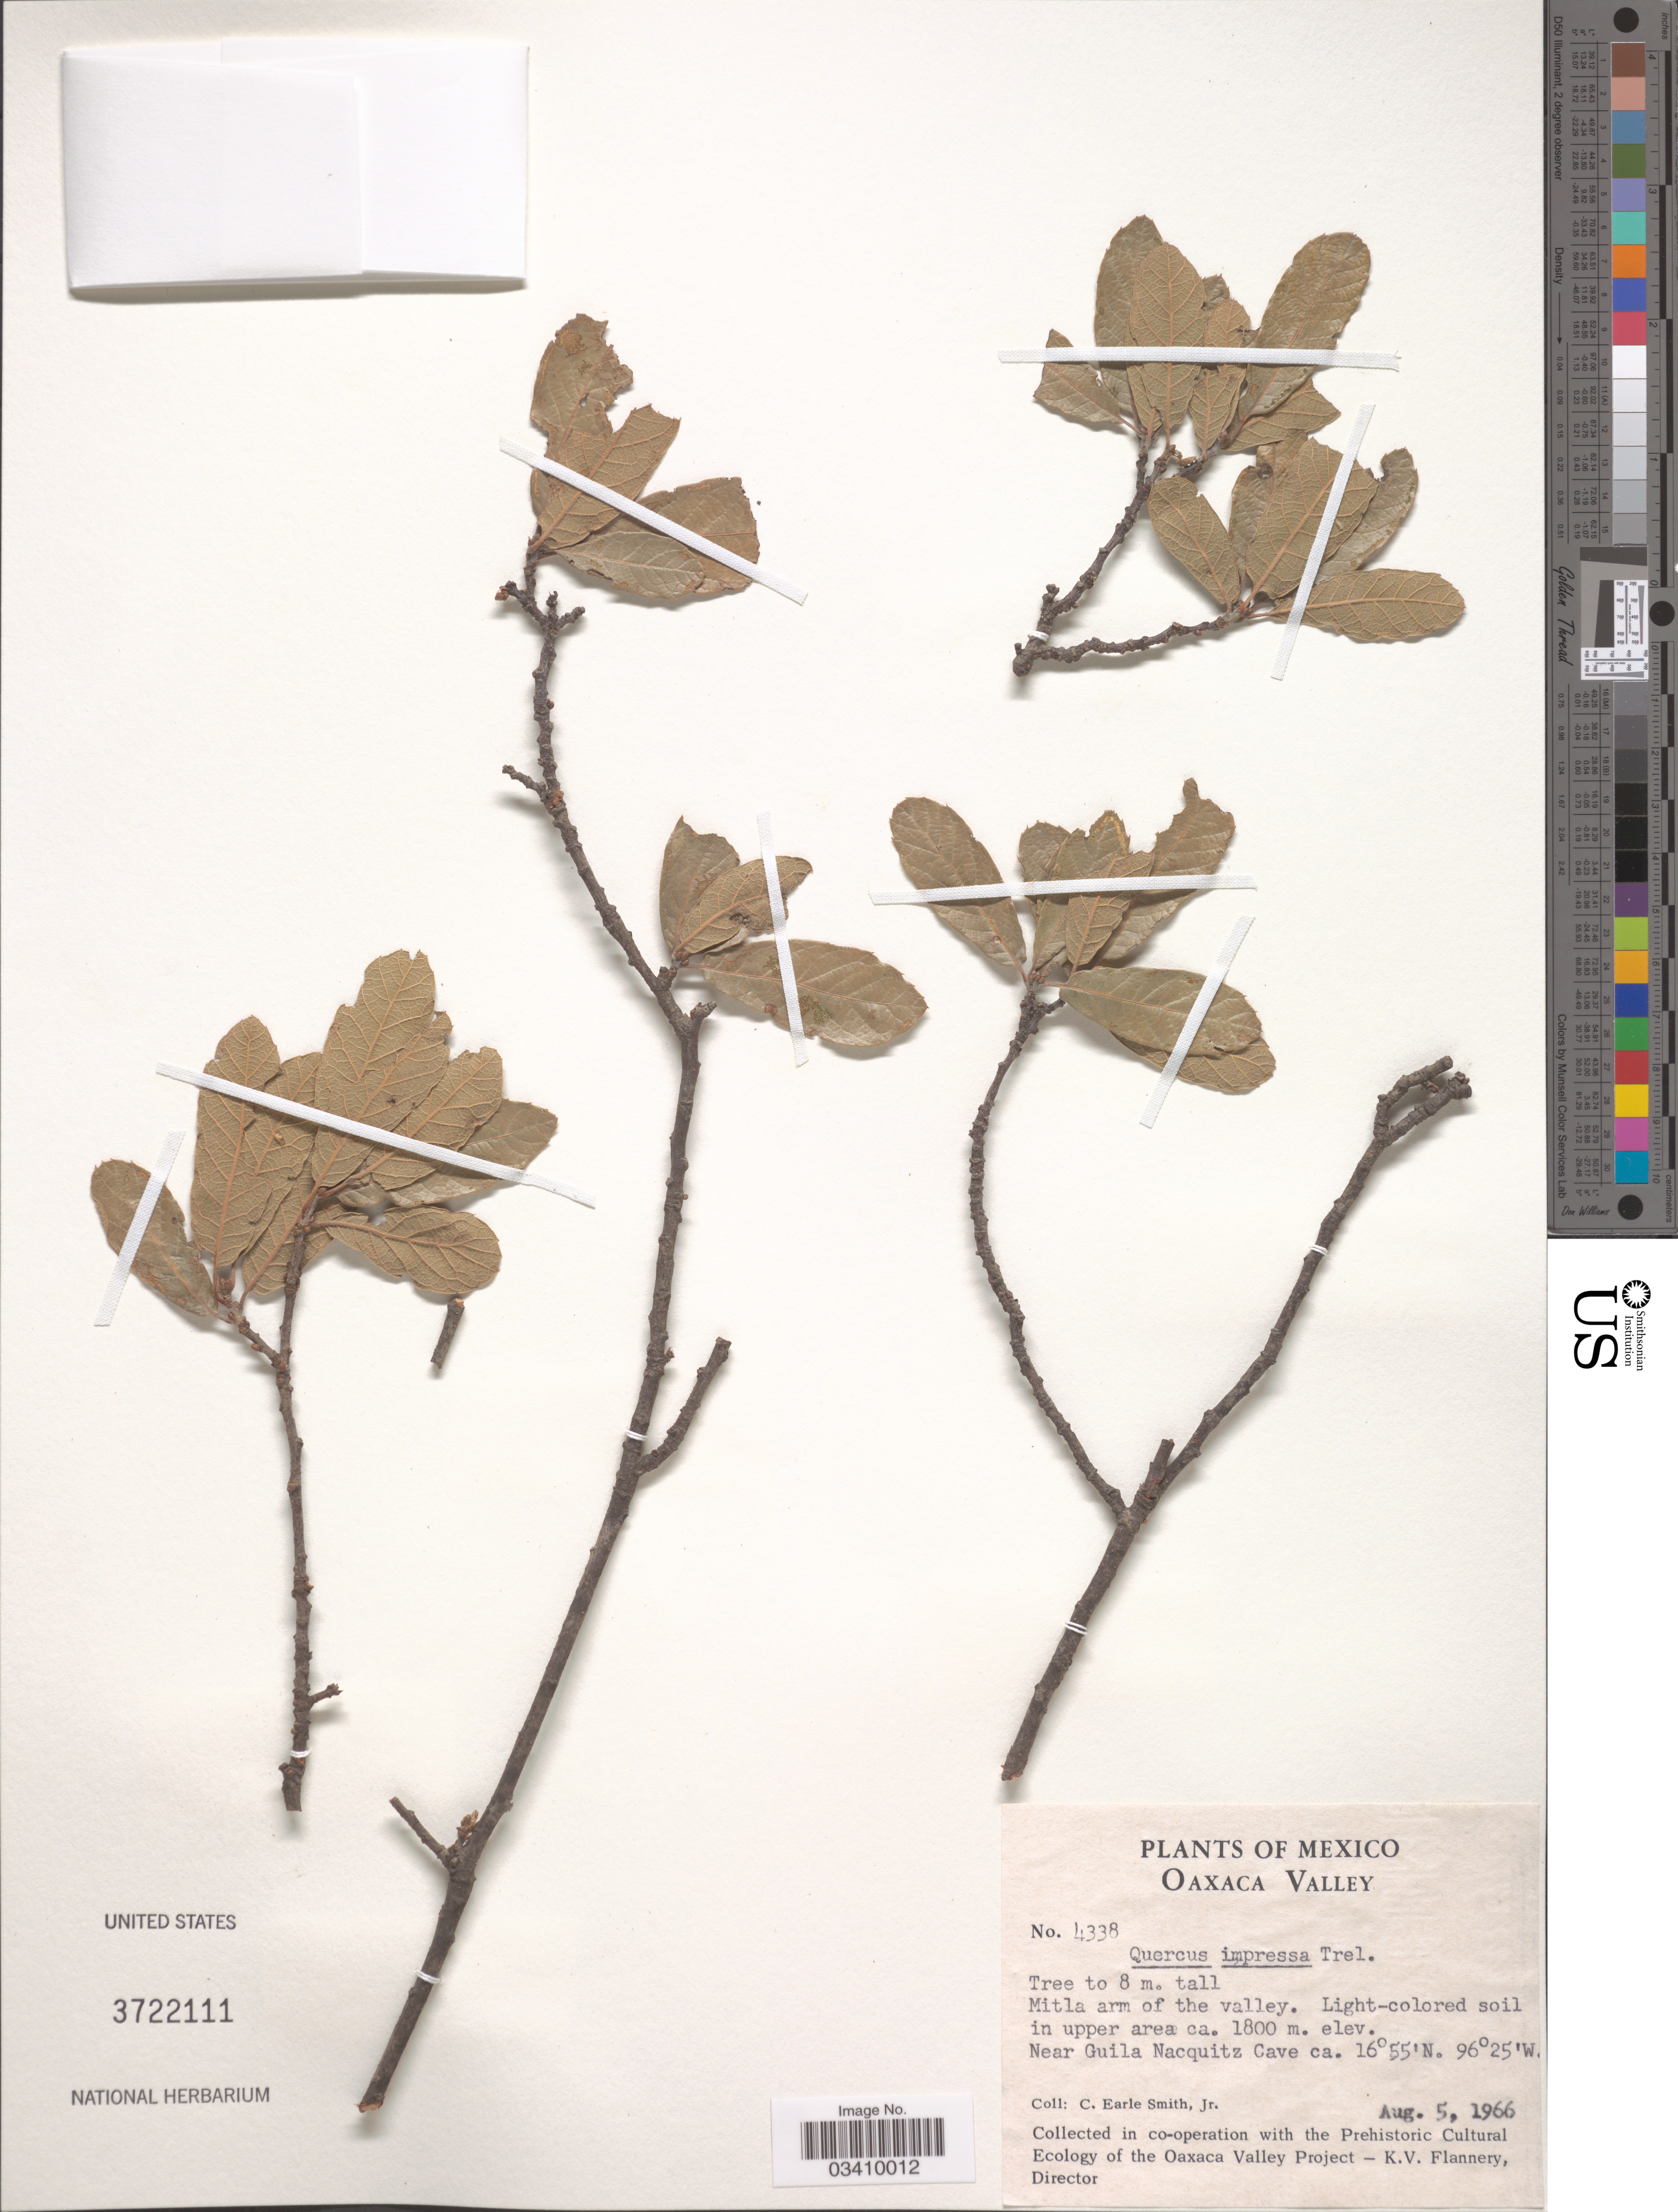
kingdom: Plantae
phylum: Tracheophyta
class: Magnoliopsida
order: Fagales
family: Fagaceae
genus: Quercus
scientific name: Quercus impressa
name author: Trel.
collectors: C. E. Smith Jr.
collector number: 4338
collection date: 1966-08-05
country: Mexico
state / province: Oaxaca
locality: Oaxaca Valley. Mitla arm of the valley. Near Guila Nacquitz Cave.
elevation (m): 1800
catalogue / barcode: US 3722111